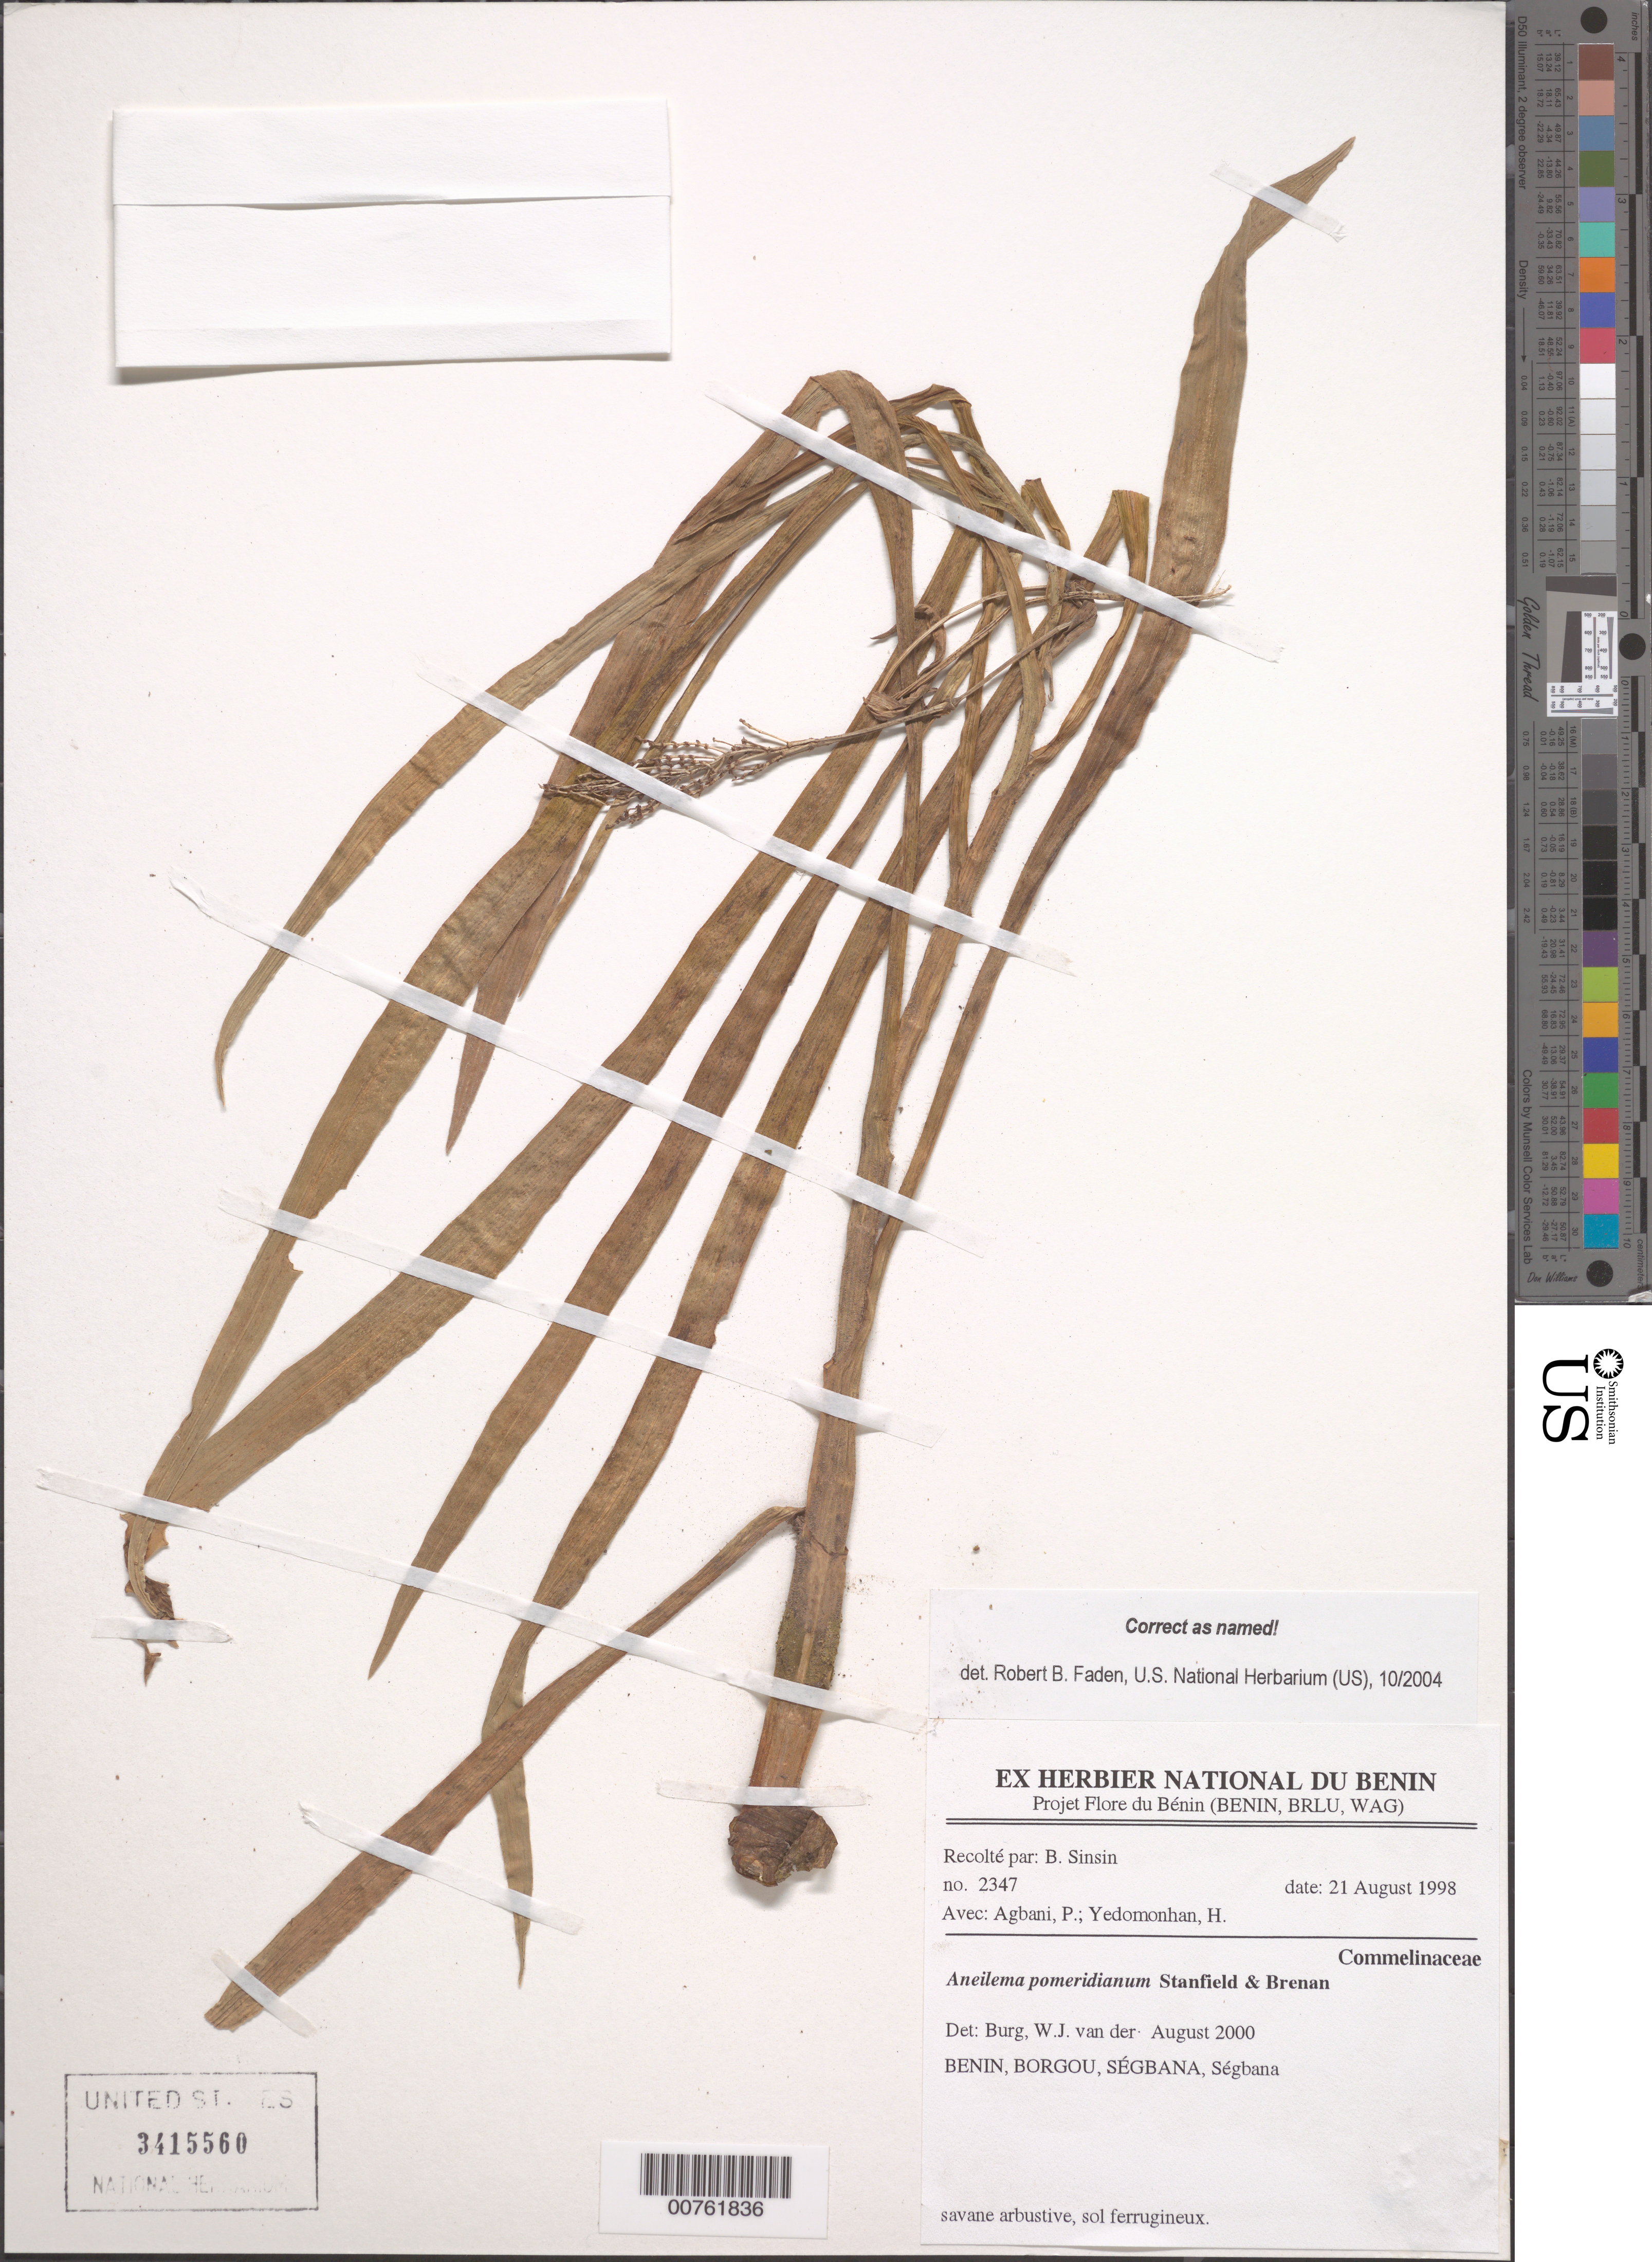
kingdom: Plantae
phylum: Tracheophyta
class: Liliopsida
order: Commelinales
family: Commelinaceae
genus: Aneilema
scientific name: Aneilema pomeridianum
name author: Stanfield & Brenan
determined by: Faden, Robert B., (US), Smithsonian Institution - National Museum of Natural History (UNITED STATES)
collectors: B. Sinsin, P. Agbani & H. Yedomonhan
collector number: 2347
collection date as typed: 21 Aug 1998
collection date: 1998-08-21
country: Benin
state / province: Borgou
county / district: Segbana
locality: Segbana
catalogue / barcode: US 3415560